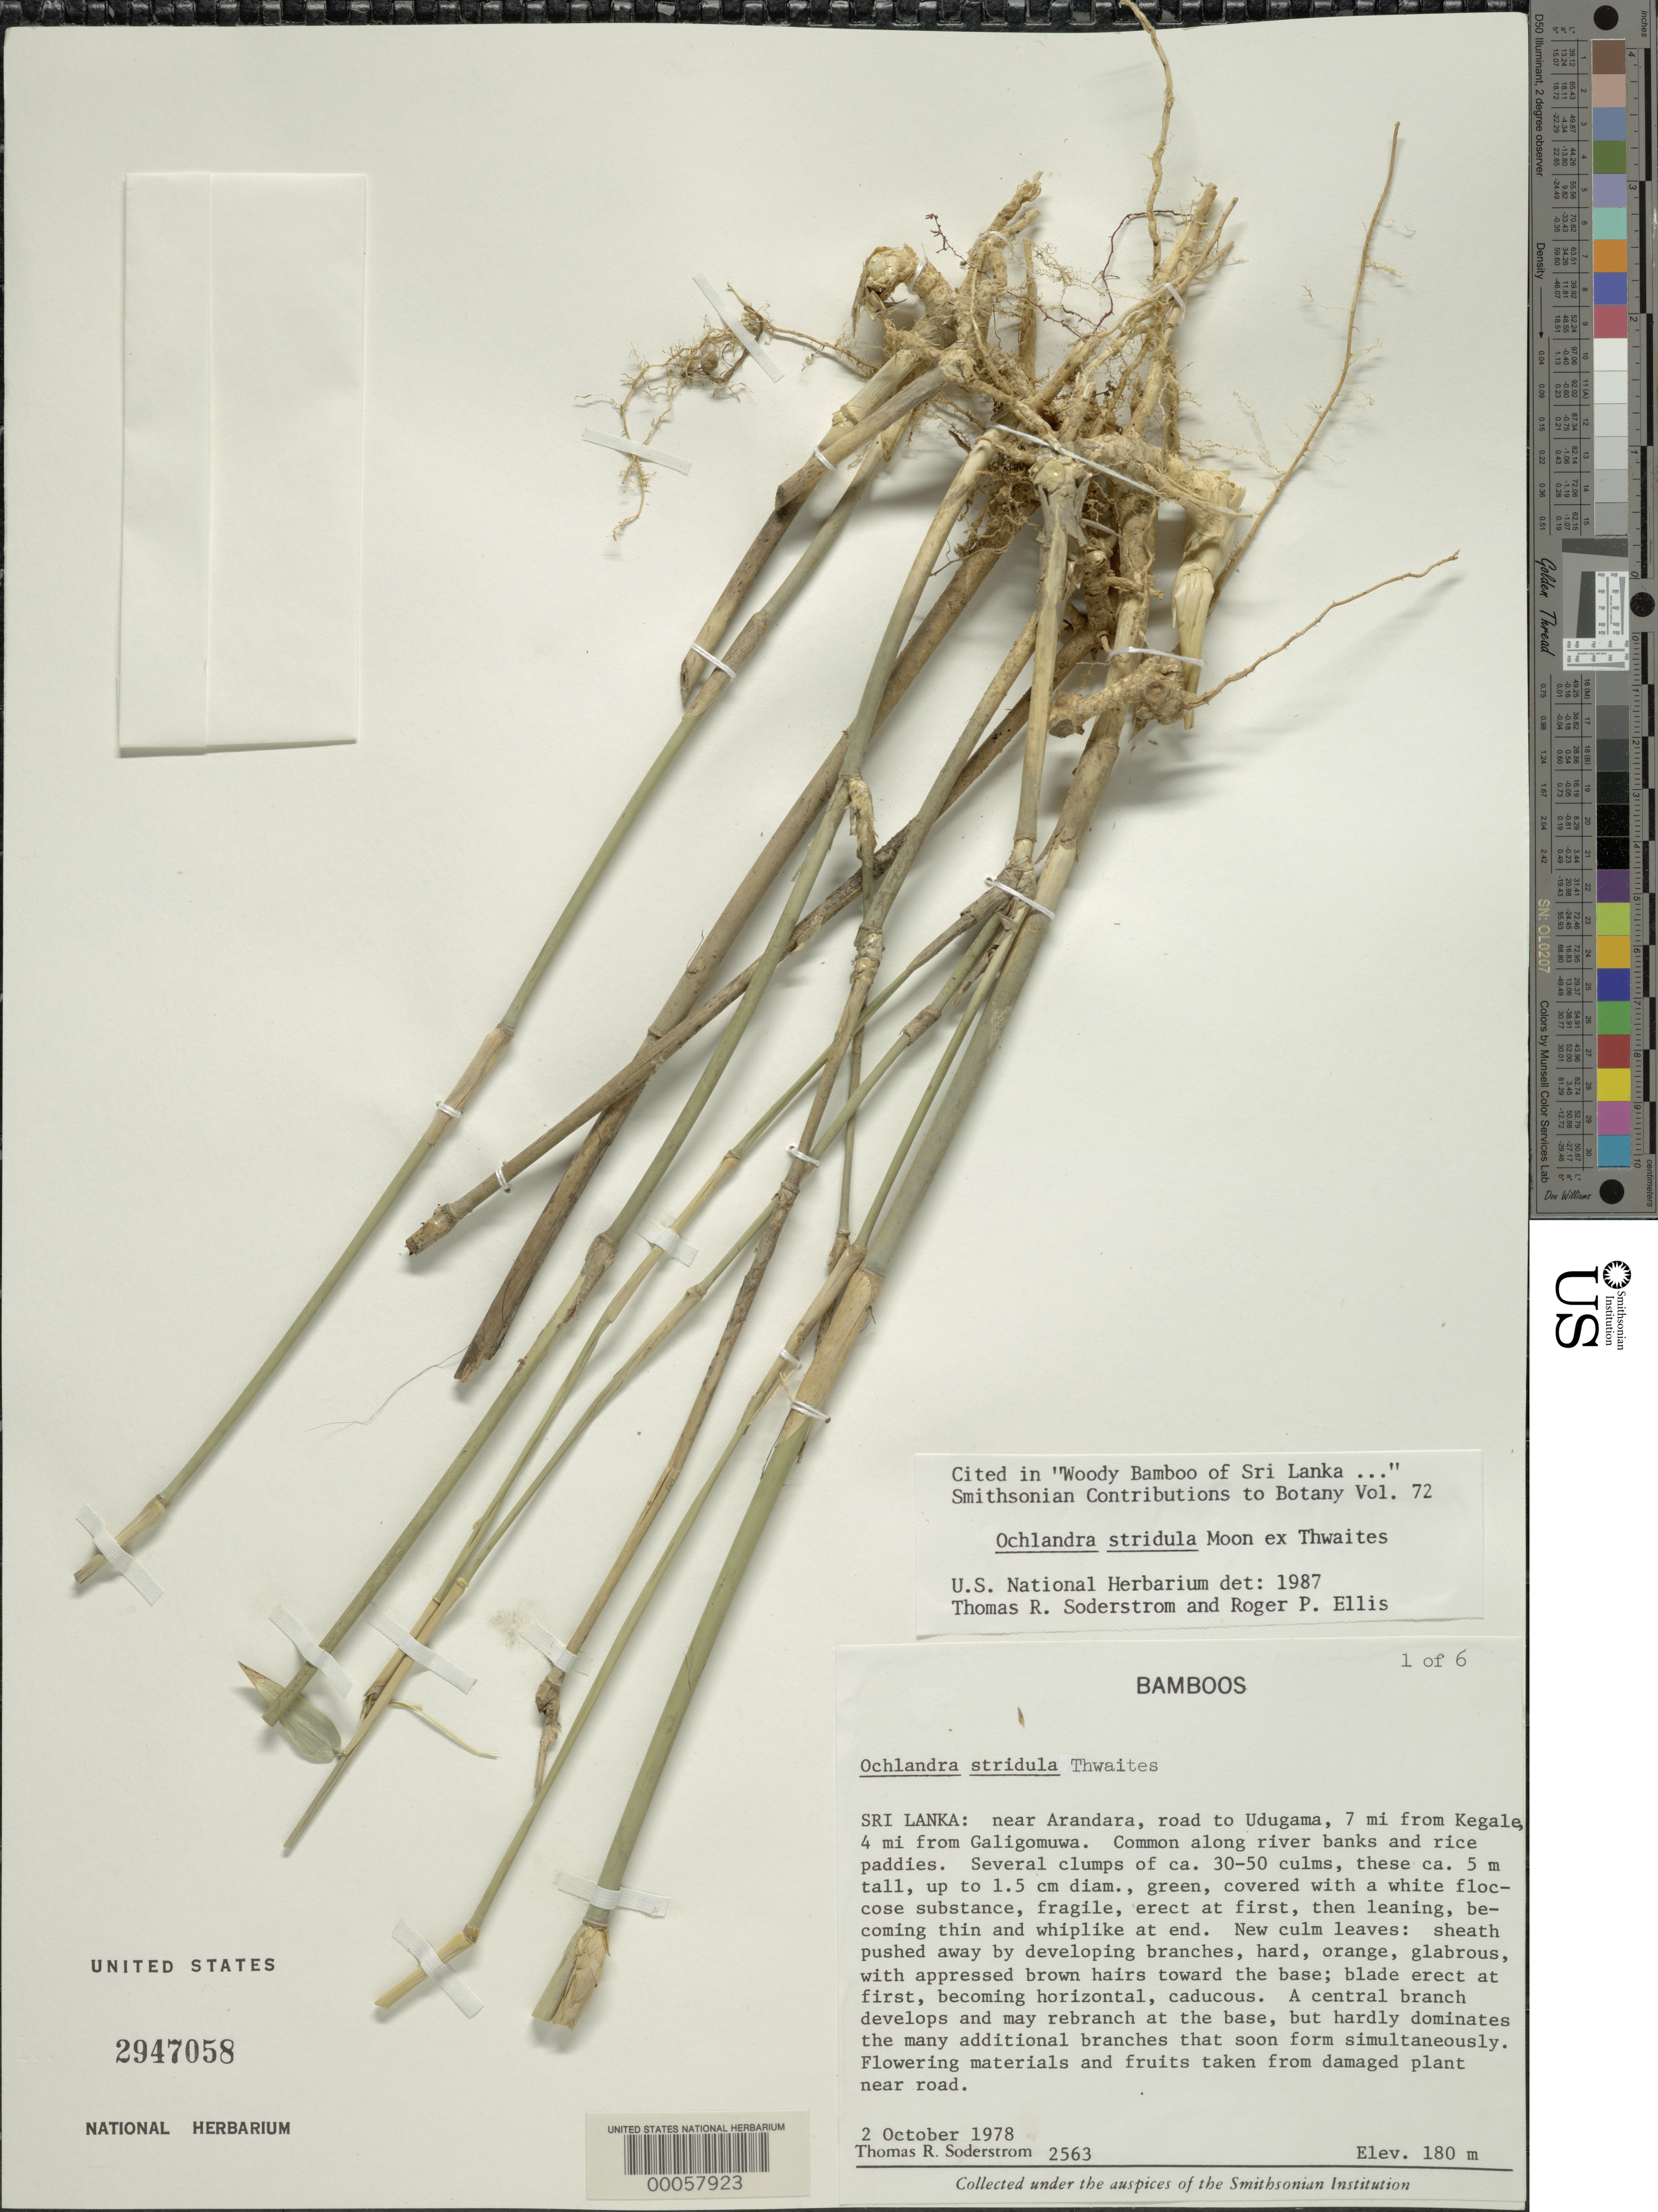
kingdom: Plantae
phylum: Tracheophyta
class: Liliopsida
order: Poales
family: Poaceae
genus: Ochlandra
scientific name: Ochlandra stridula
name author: Moon ex Thwaites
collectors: T. R. Soderstrom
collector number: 2563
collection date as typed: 02 Oct 1978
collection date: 1978-10-02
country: Sri Lanka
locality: Near arandara, road to udugama, 7 miles from kegale, 4 miles from galigomuwa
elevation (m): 180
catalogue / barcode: US 2947058